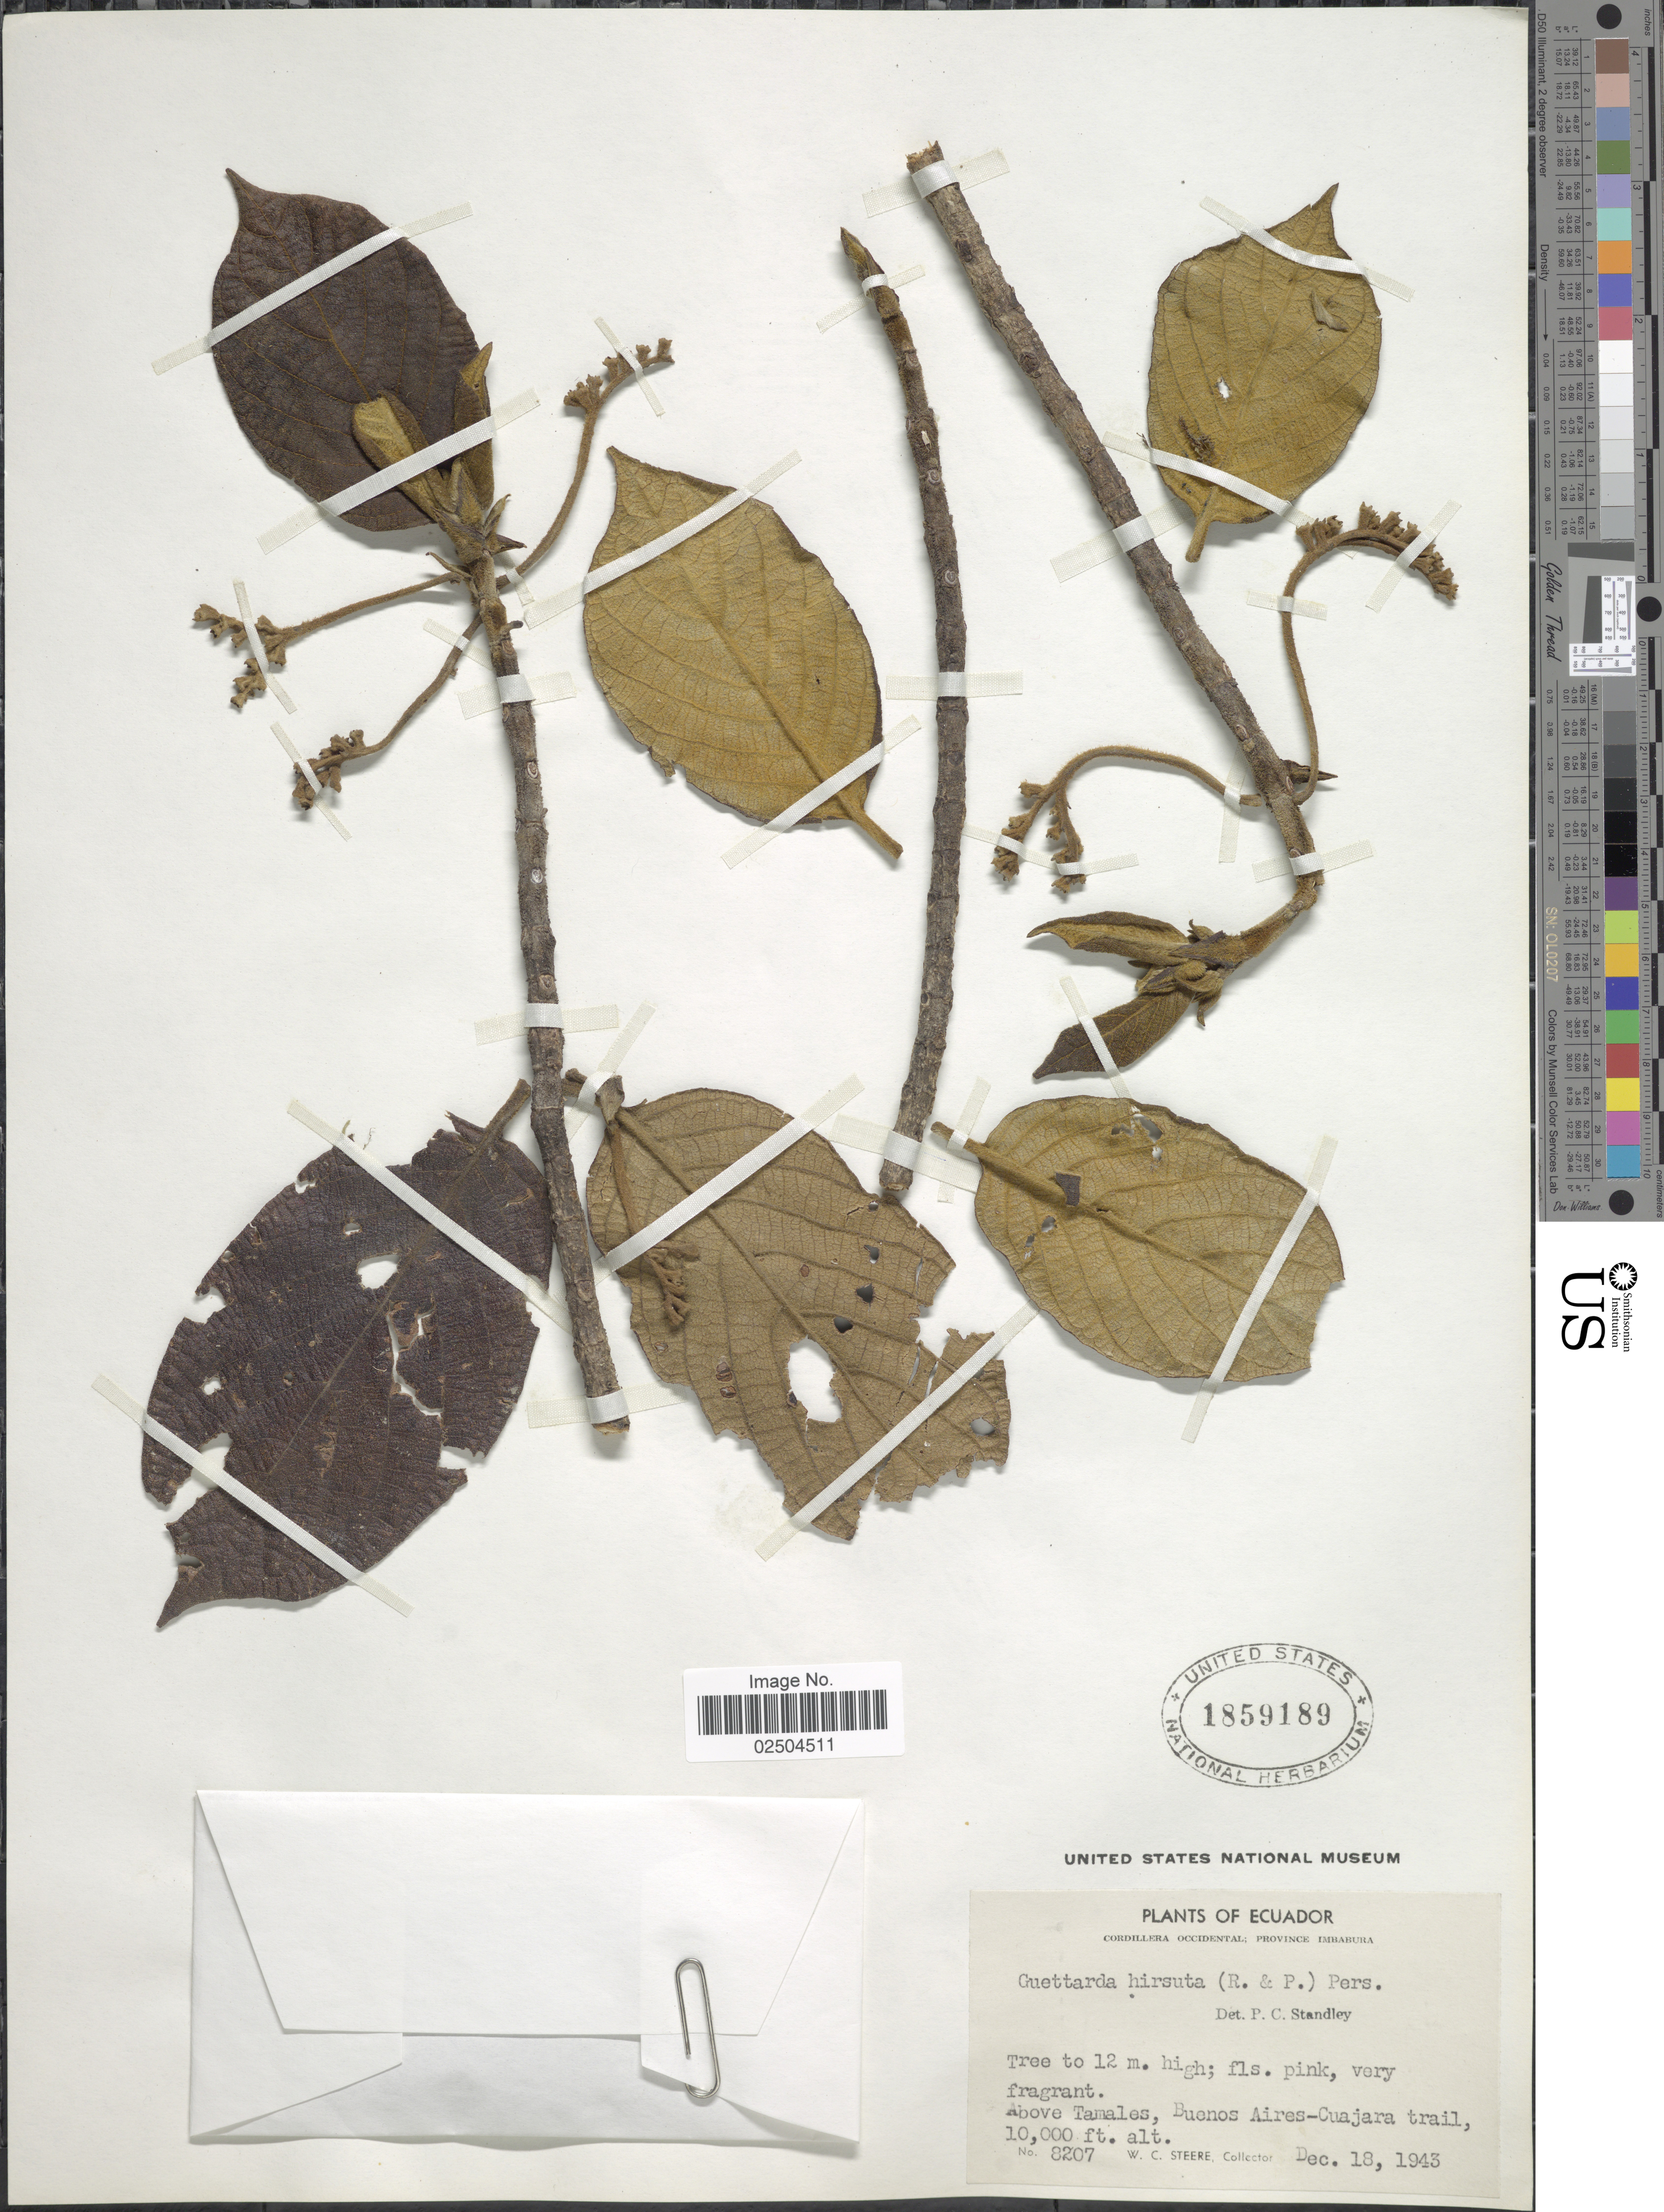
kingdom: Plantae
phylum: Tracheophyta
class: Magnoliopsida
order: Gentianales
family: Rubiaceae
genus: Guettarda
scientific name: Guettarda hirsuta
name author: (Ruiz & Pav.) Pers.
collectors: W. C. Steere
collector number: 8207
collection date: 1943-12-18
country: Ecuador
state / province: Imbabura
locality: Cordillera Occidental: Province Imbabura, Above Tamales, Buenos Aires-Cuajara trail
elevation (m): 3048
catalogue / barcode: US 1859189